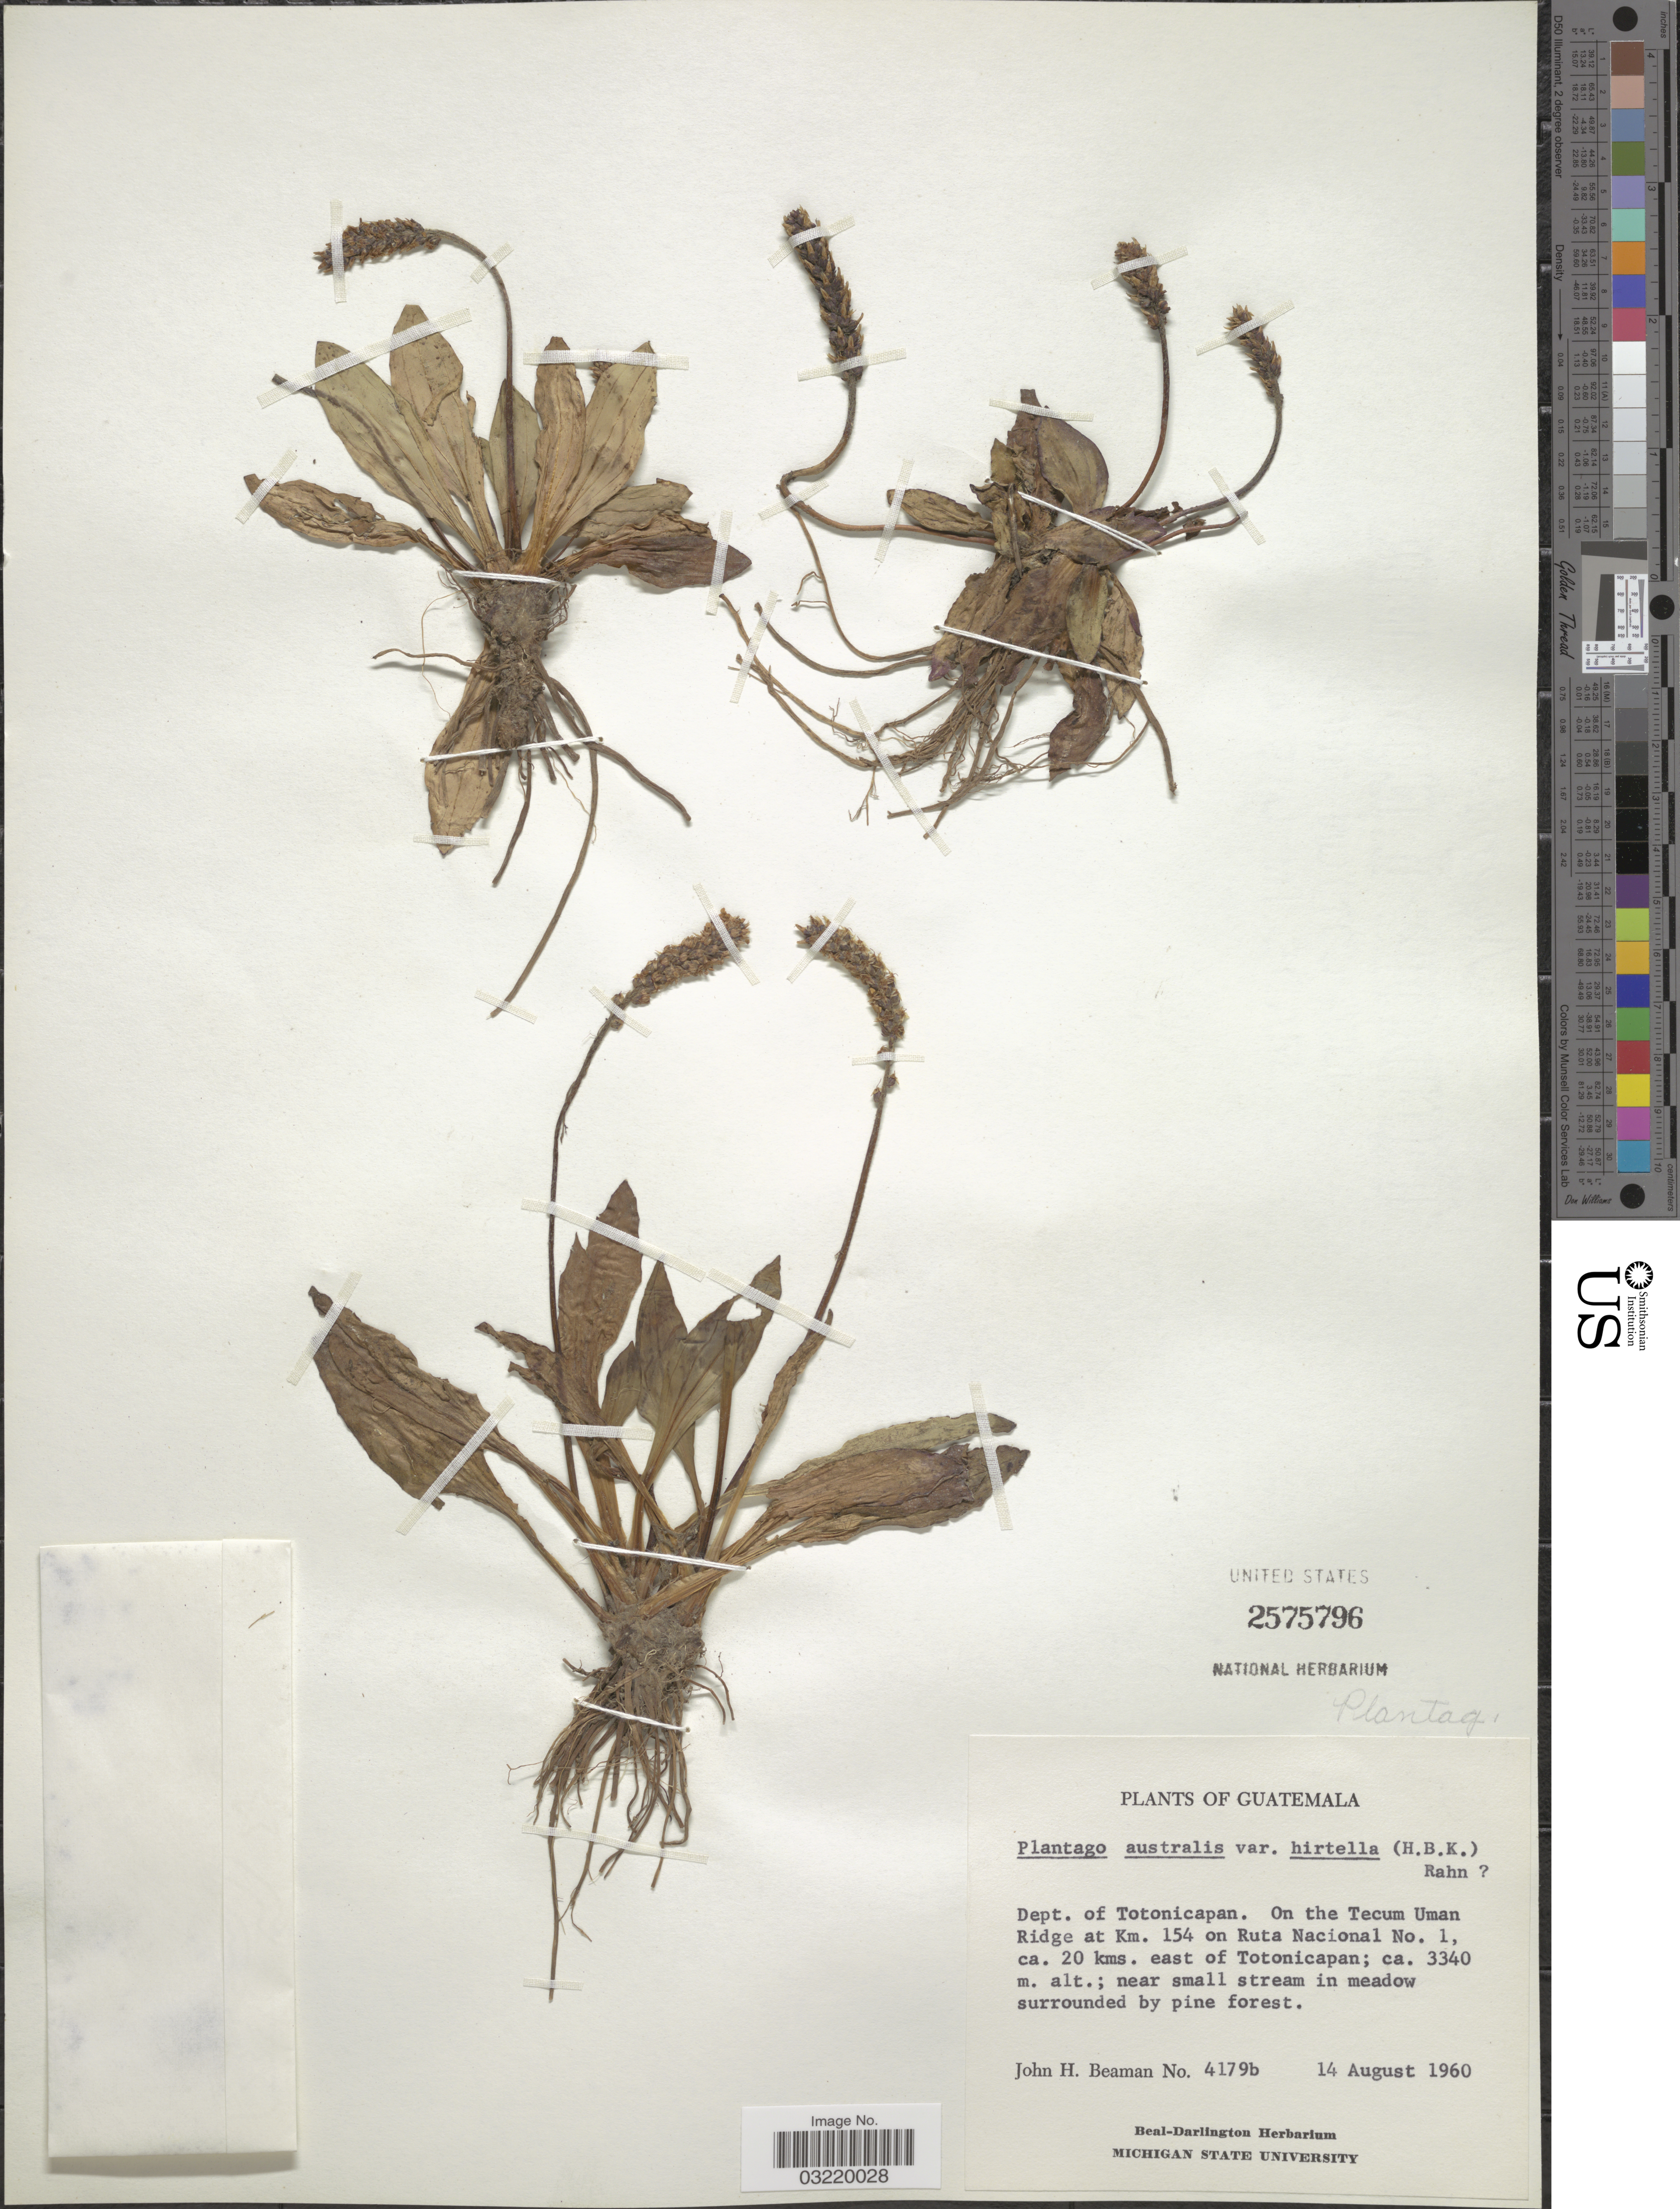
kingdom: Plantae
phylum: Tracheophyta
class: Magnoliopsida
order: Lamiales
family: Plantaginaceae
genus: Plantago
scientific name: Plantago australis subsp. hirtella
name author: (Kunth) Rahn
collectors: J. H. Beaman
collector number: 4179b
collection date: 1960-08-14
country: Guatemala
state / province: Totonicapan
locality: Dept. of Totonicapan. On the Tecum Uman Ridge at Km. 154 on Ruta Nacional No. 1, ca. 20 kms. east of Totonicapan.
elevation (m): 3340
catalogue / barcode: US 2575796